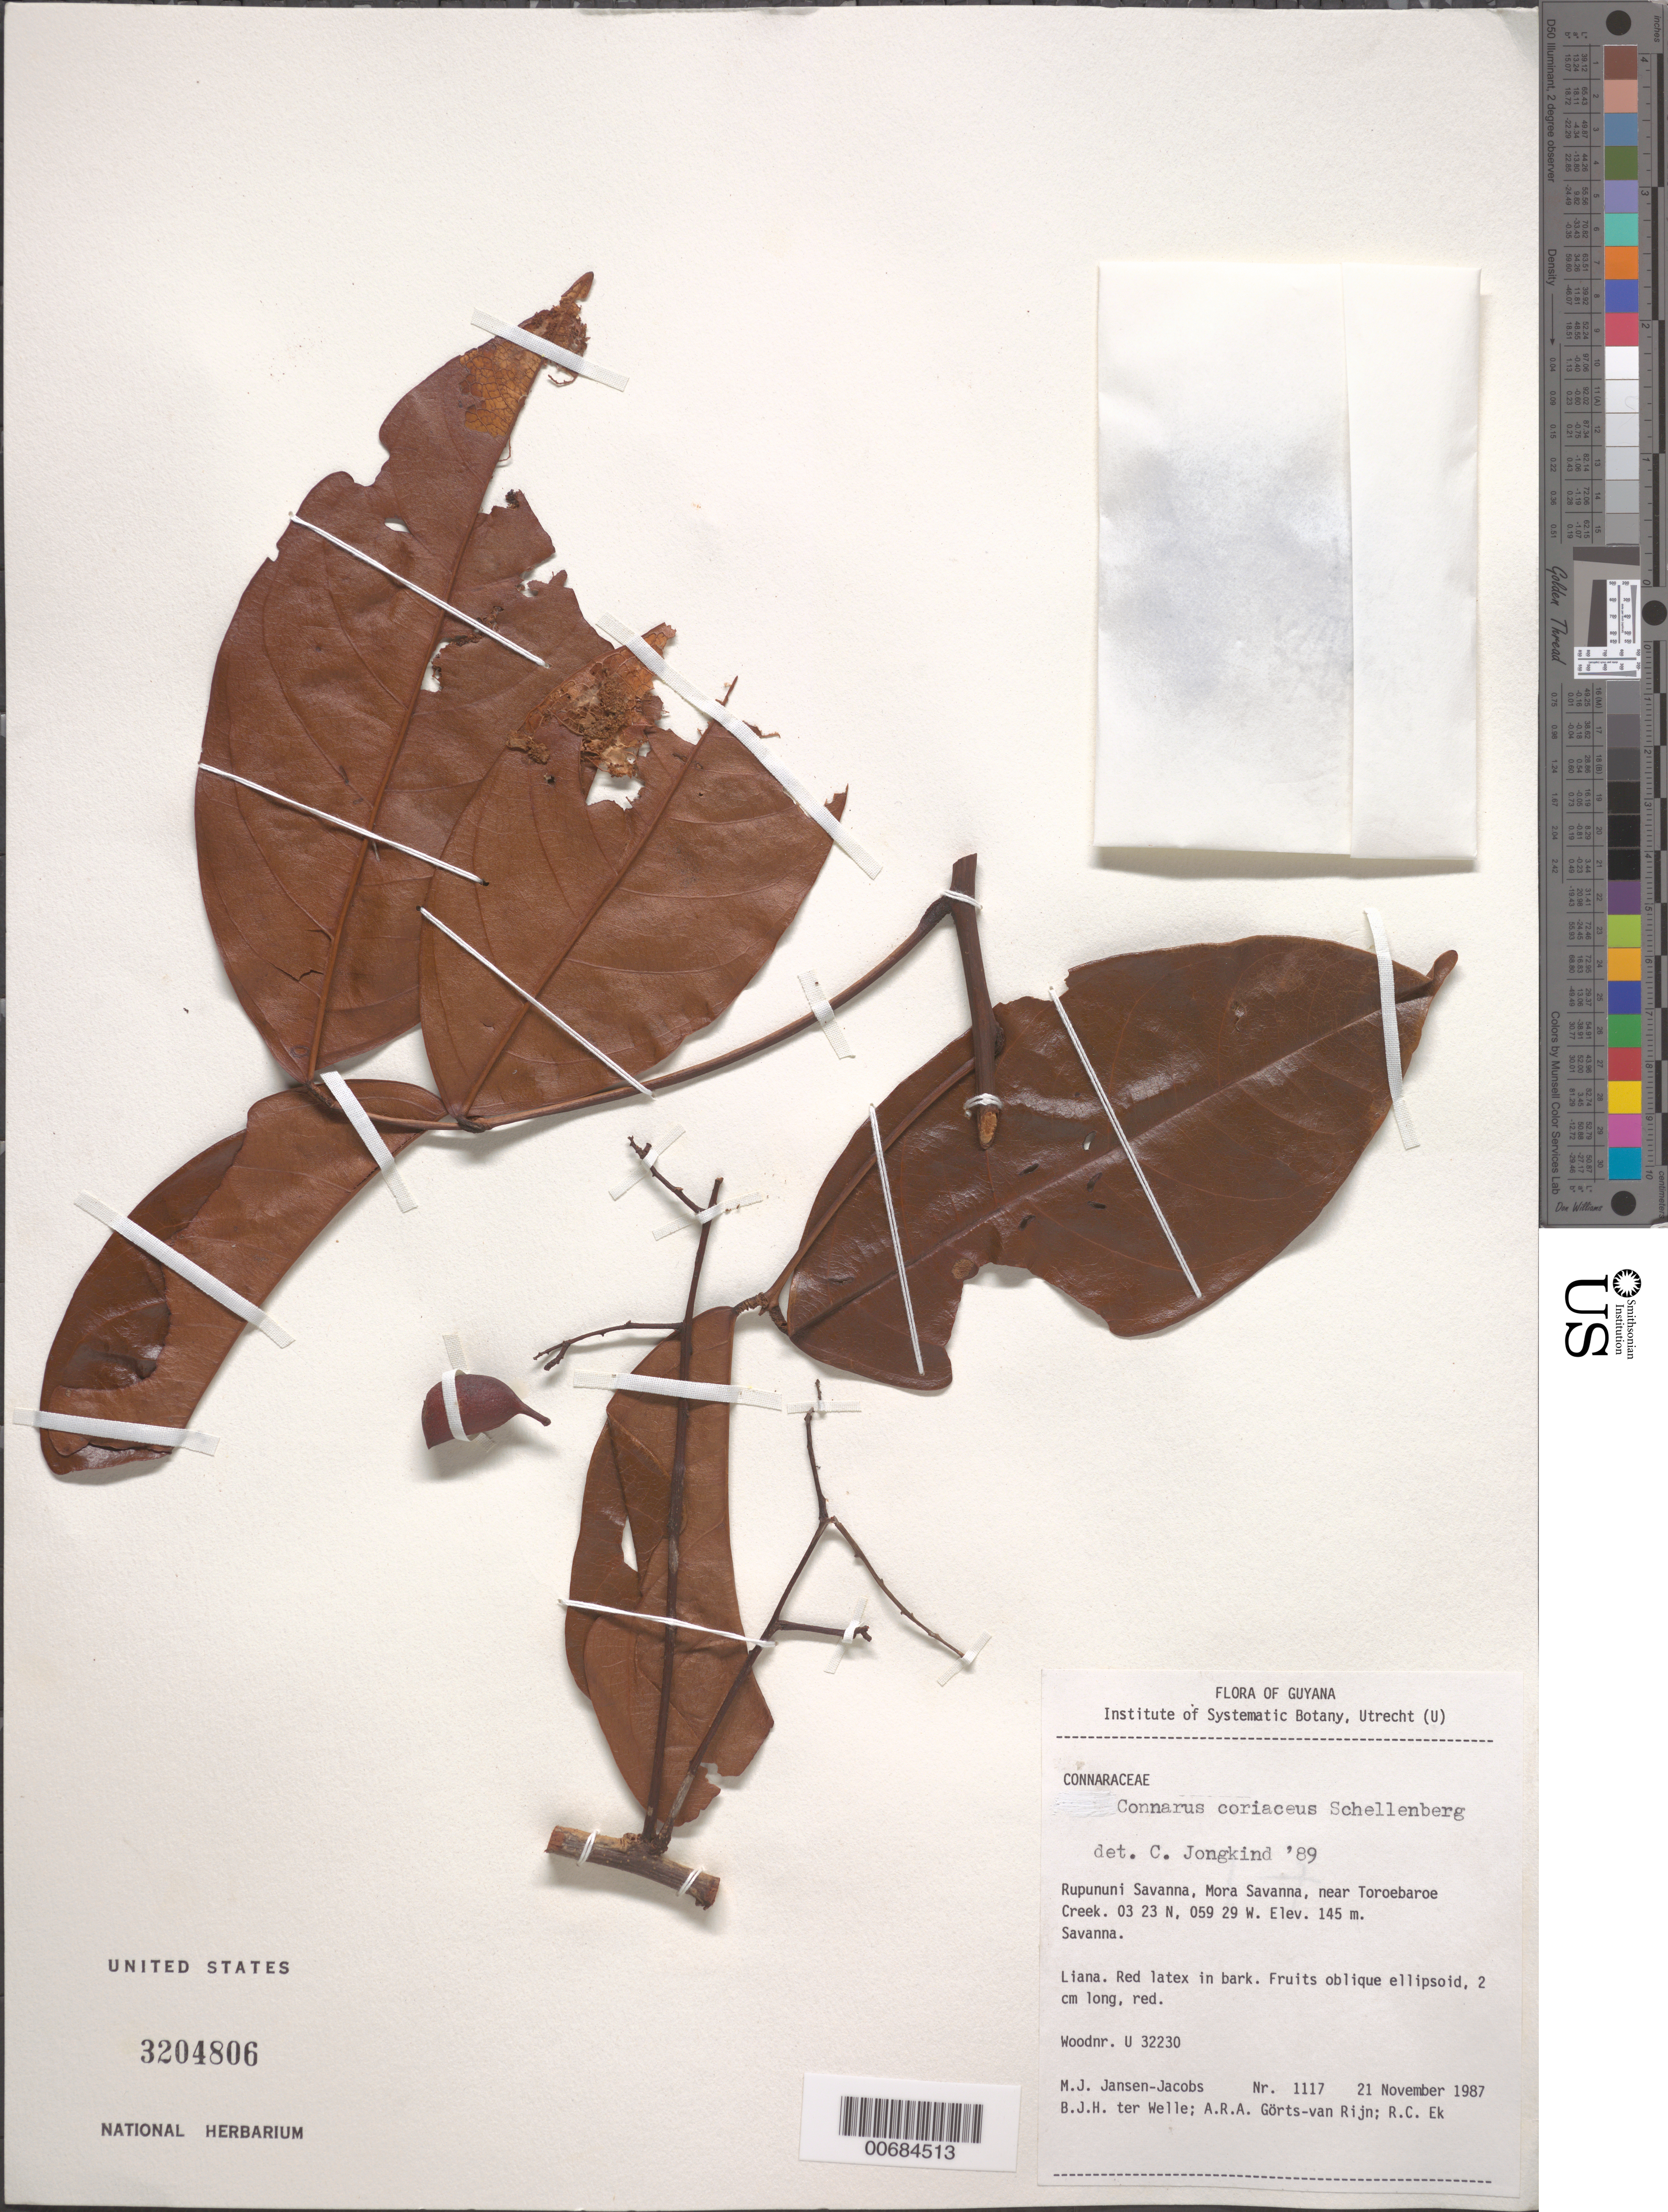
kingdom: Plantae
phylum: Tracheophyta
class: Magnoliopsida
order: Oxalidales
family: Connaraceae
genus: Connarus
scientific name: Connarus coriaceus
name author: G. Schellenb.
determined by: Jongkind, C. C. H.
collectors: M. J. Jansen-Jacobs, B. Welle, A. .R. A. Görts-van Rijn & R. C. Ek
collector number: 1117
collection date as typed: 21-Nov-87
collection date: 1987-11-21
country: Guyana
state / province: U. Takutu-U. Essequibo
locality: Rupununi Savanna, Mora Savanna, near Toroebaroe Creek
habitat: Savanna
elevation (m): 145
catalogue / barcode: US 3204806